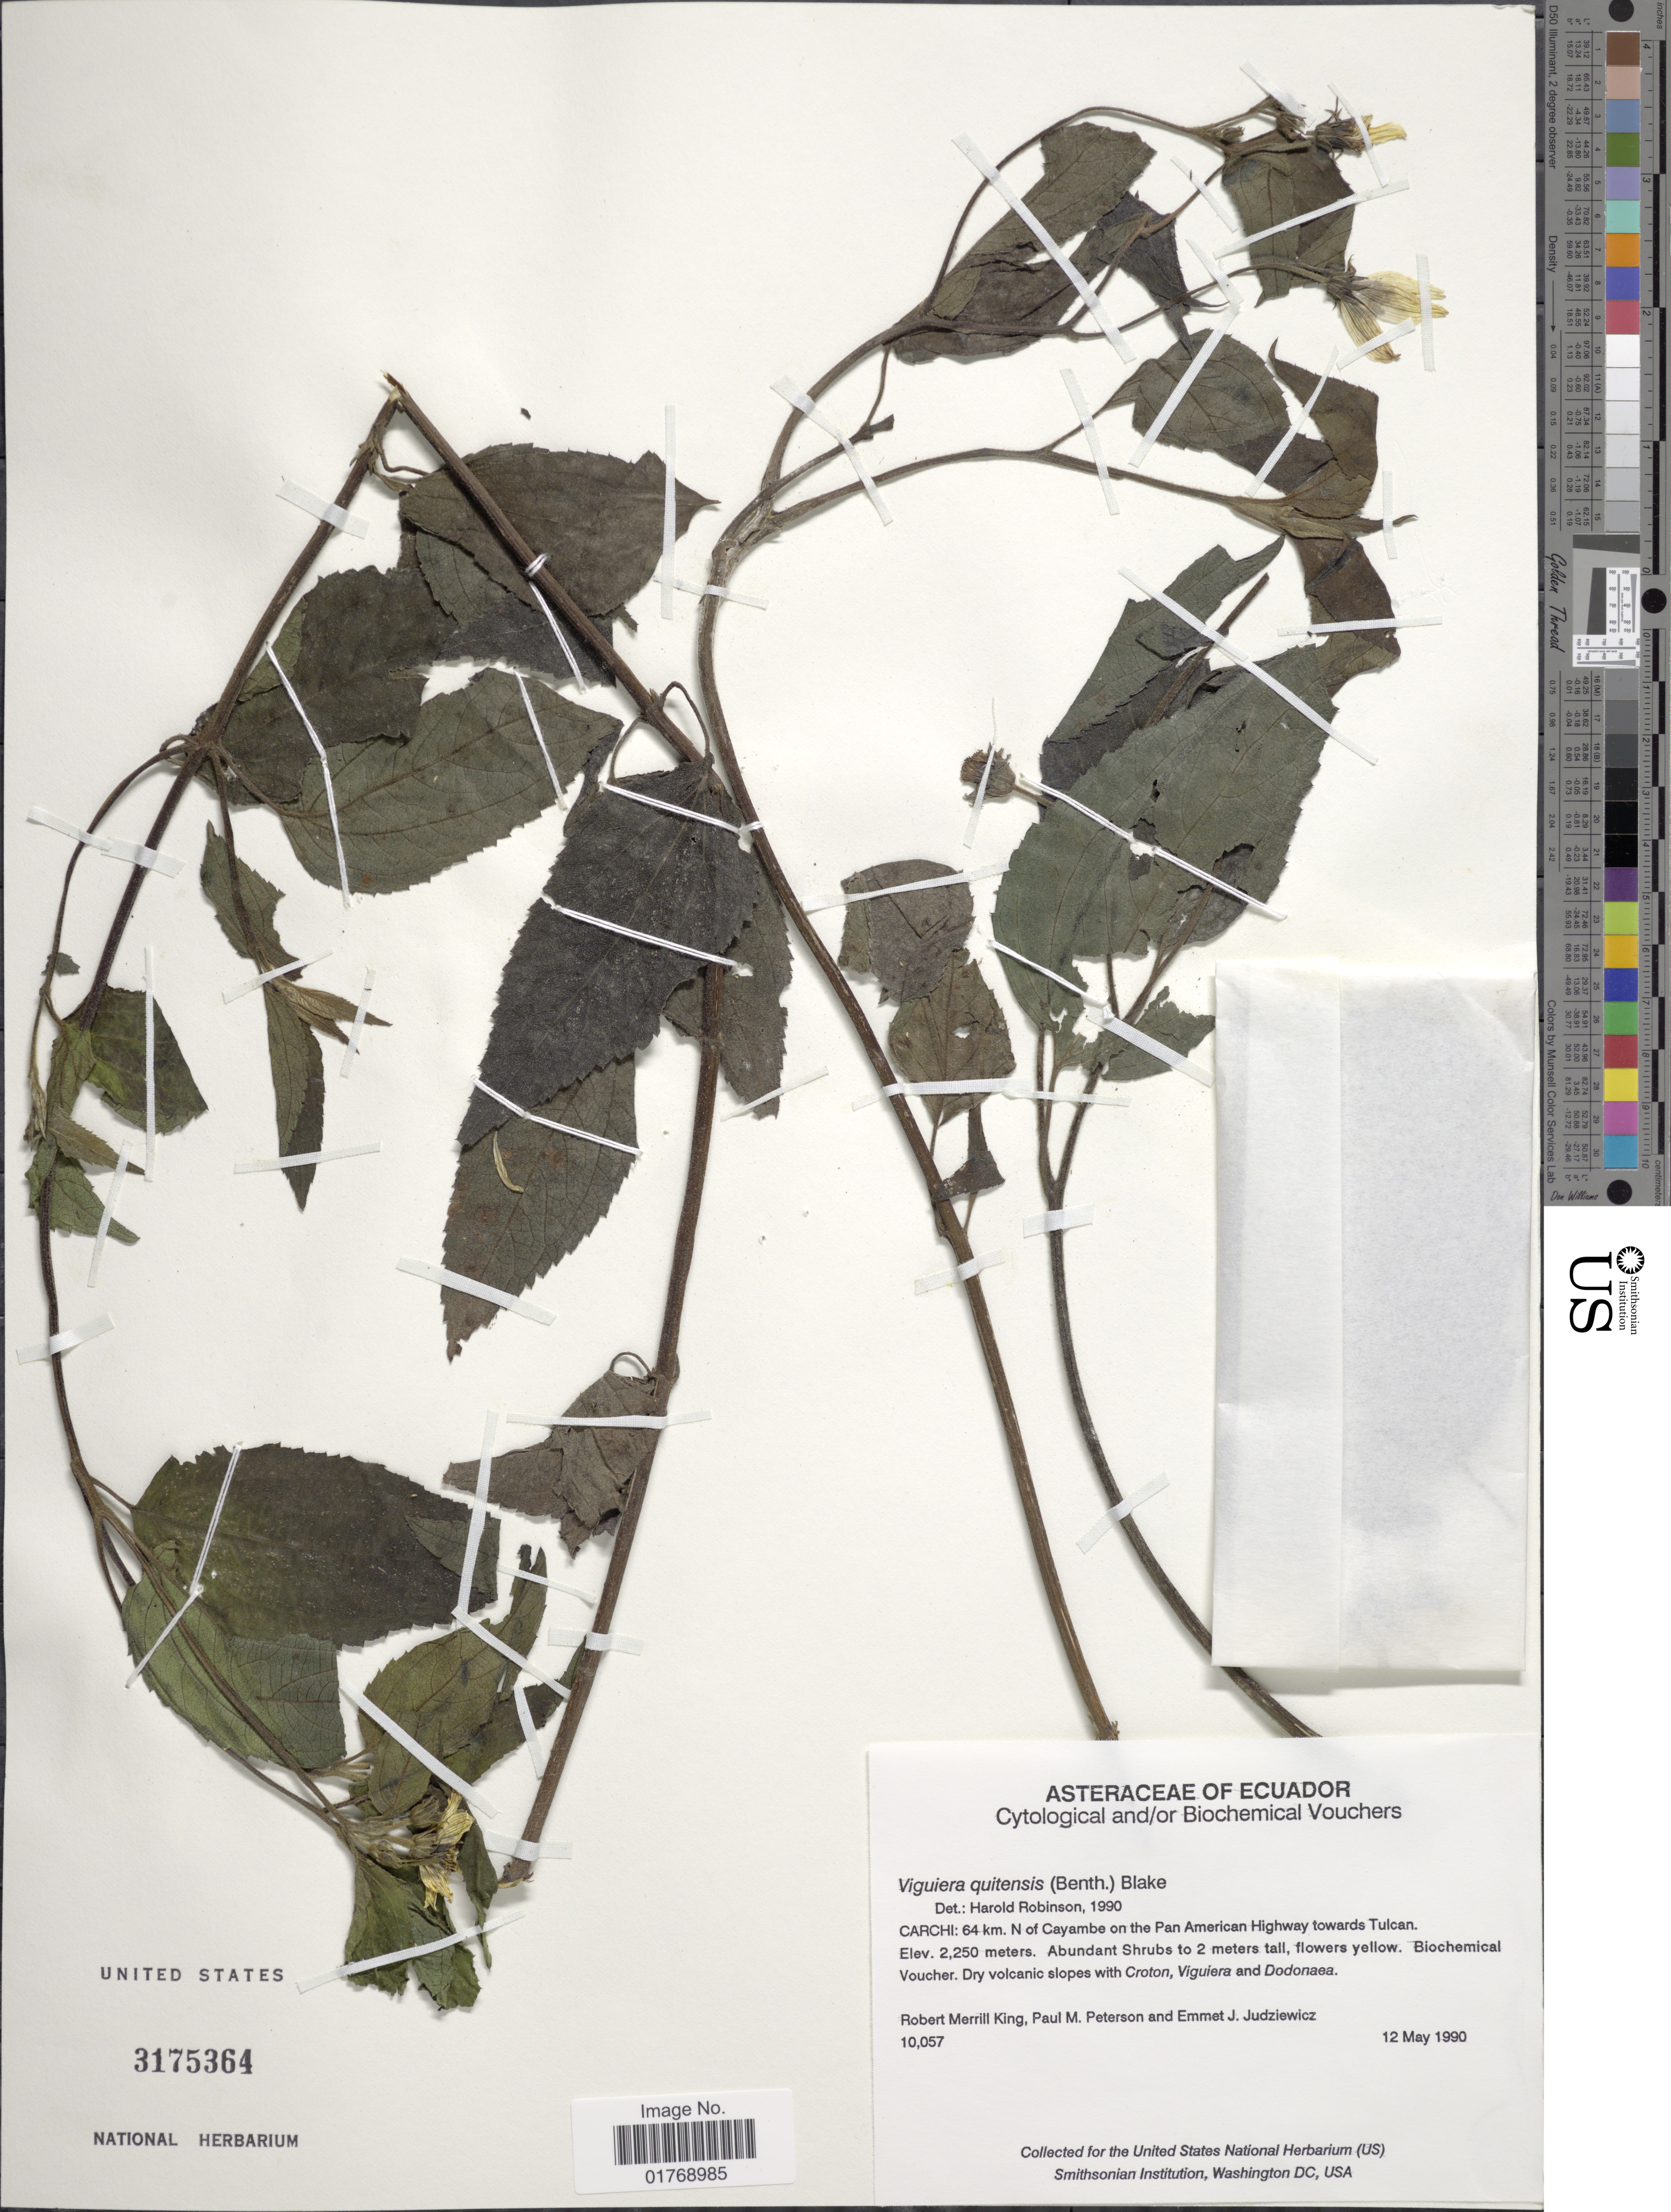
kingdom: Plantae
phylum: Tracheophyta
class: Magnoliopsida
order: Asterales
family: Asteraceae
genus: Viguiera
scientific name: Viguiera quitensis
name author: (Benth.) S.F. Blake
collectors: R. M. King, P. M. Peterson & E. J. Judziewicz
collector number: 10057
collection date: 1990-05-12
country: Ecuador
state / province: Carchi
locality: Carchi: 64 km. N of Cayambe on the Pan American Highway towards Tulcan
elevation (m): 2250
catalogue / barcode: US 3175364